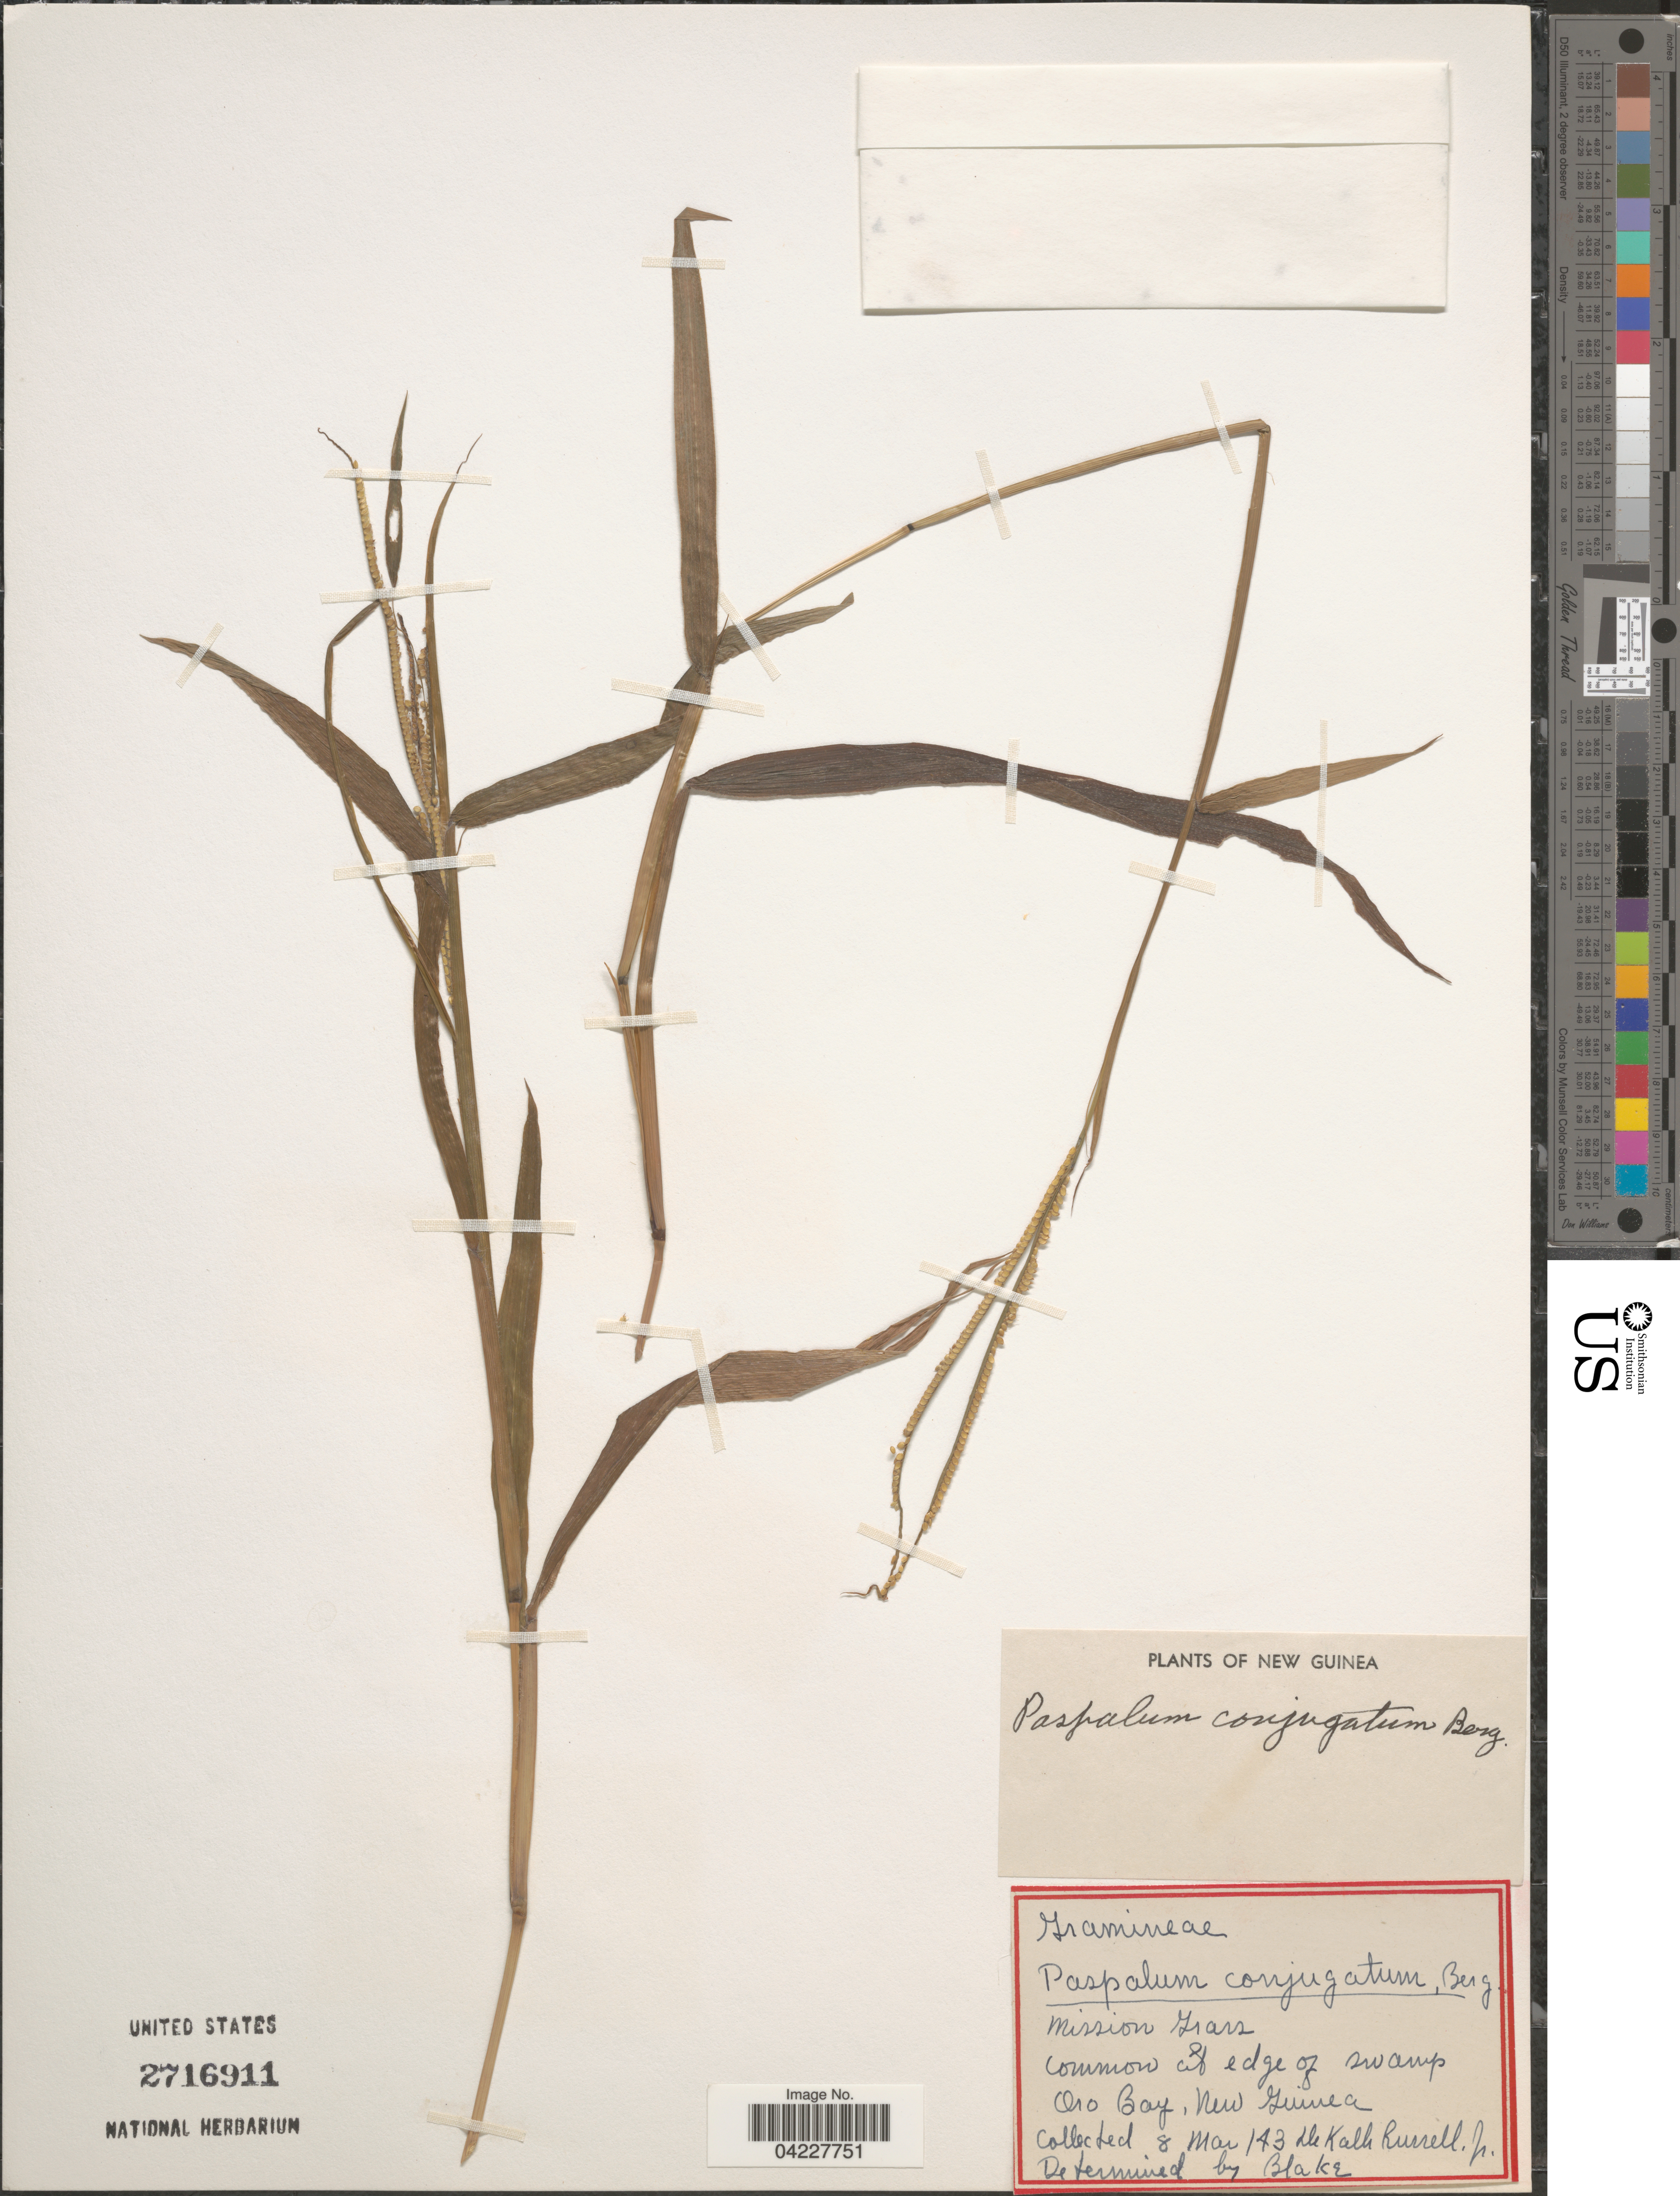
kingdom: Plantae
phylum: Tracheophyta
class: Liliopsida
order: Poales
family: Poaceae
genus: Paspalum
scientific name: Paspalum conjugatum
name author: P.J. Bergius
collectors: D. K. Russell Jr.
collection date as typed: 8 mai 143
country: Papua New Guinea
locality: Common at edge of swamp. Oro Bay, New Guinea.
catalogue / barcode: US 2716911